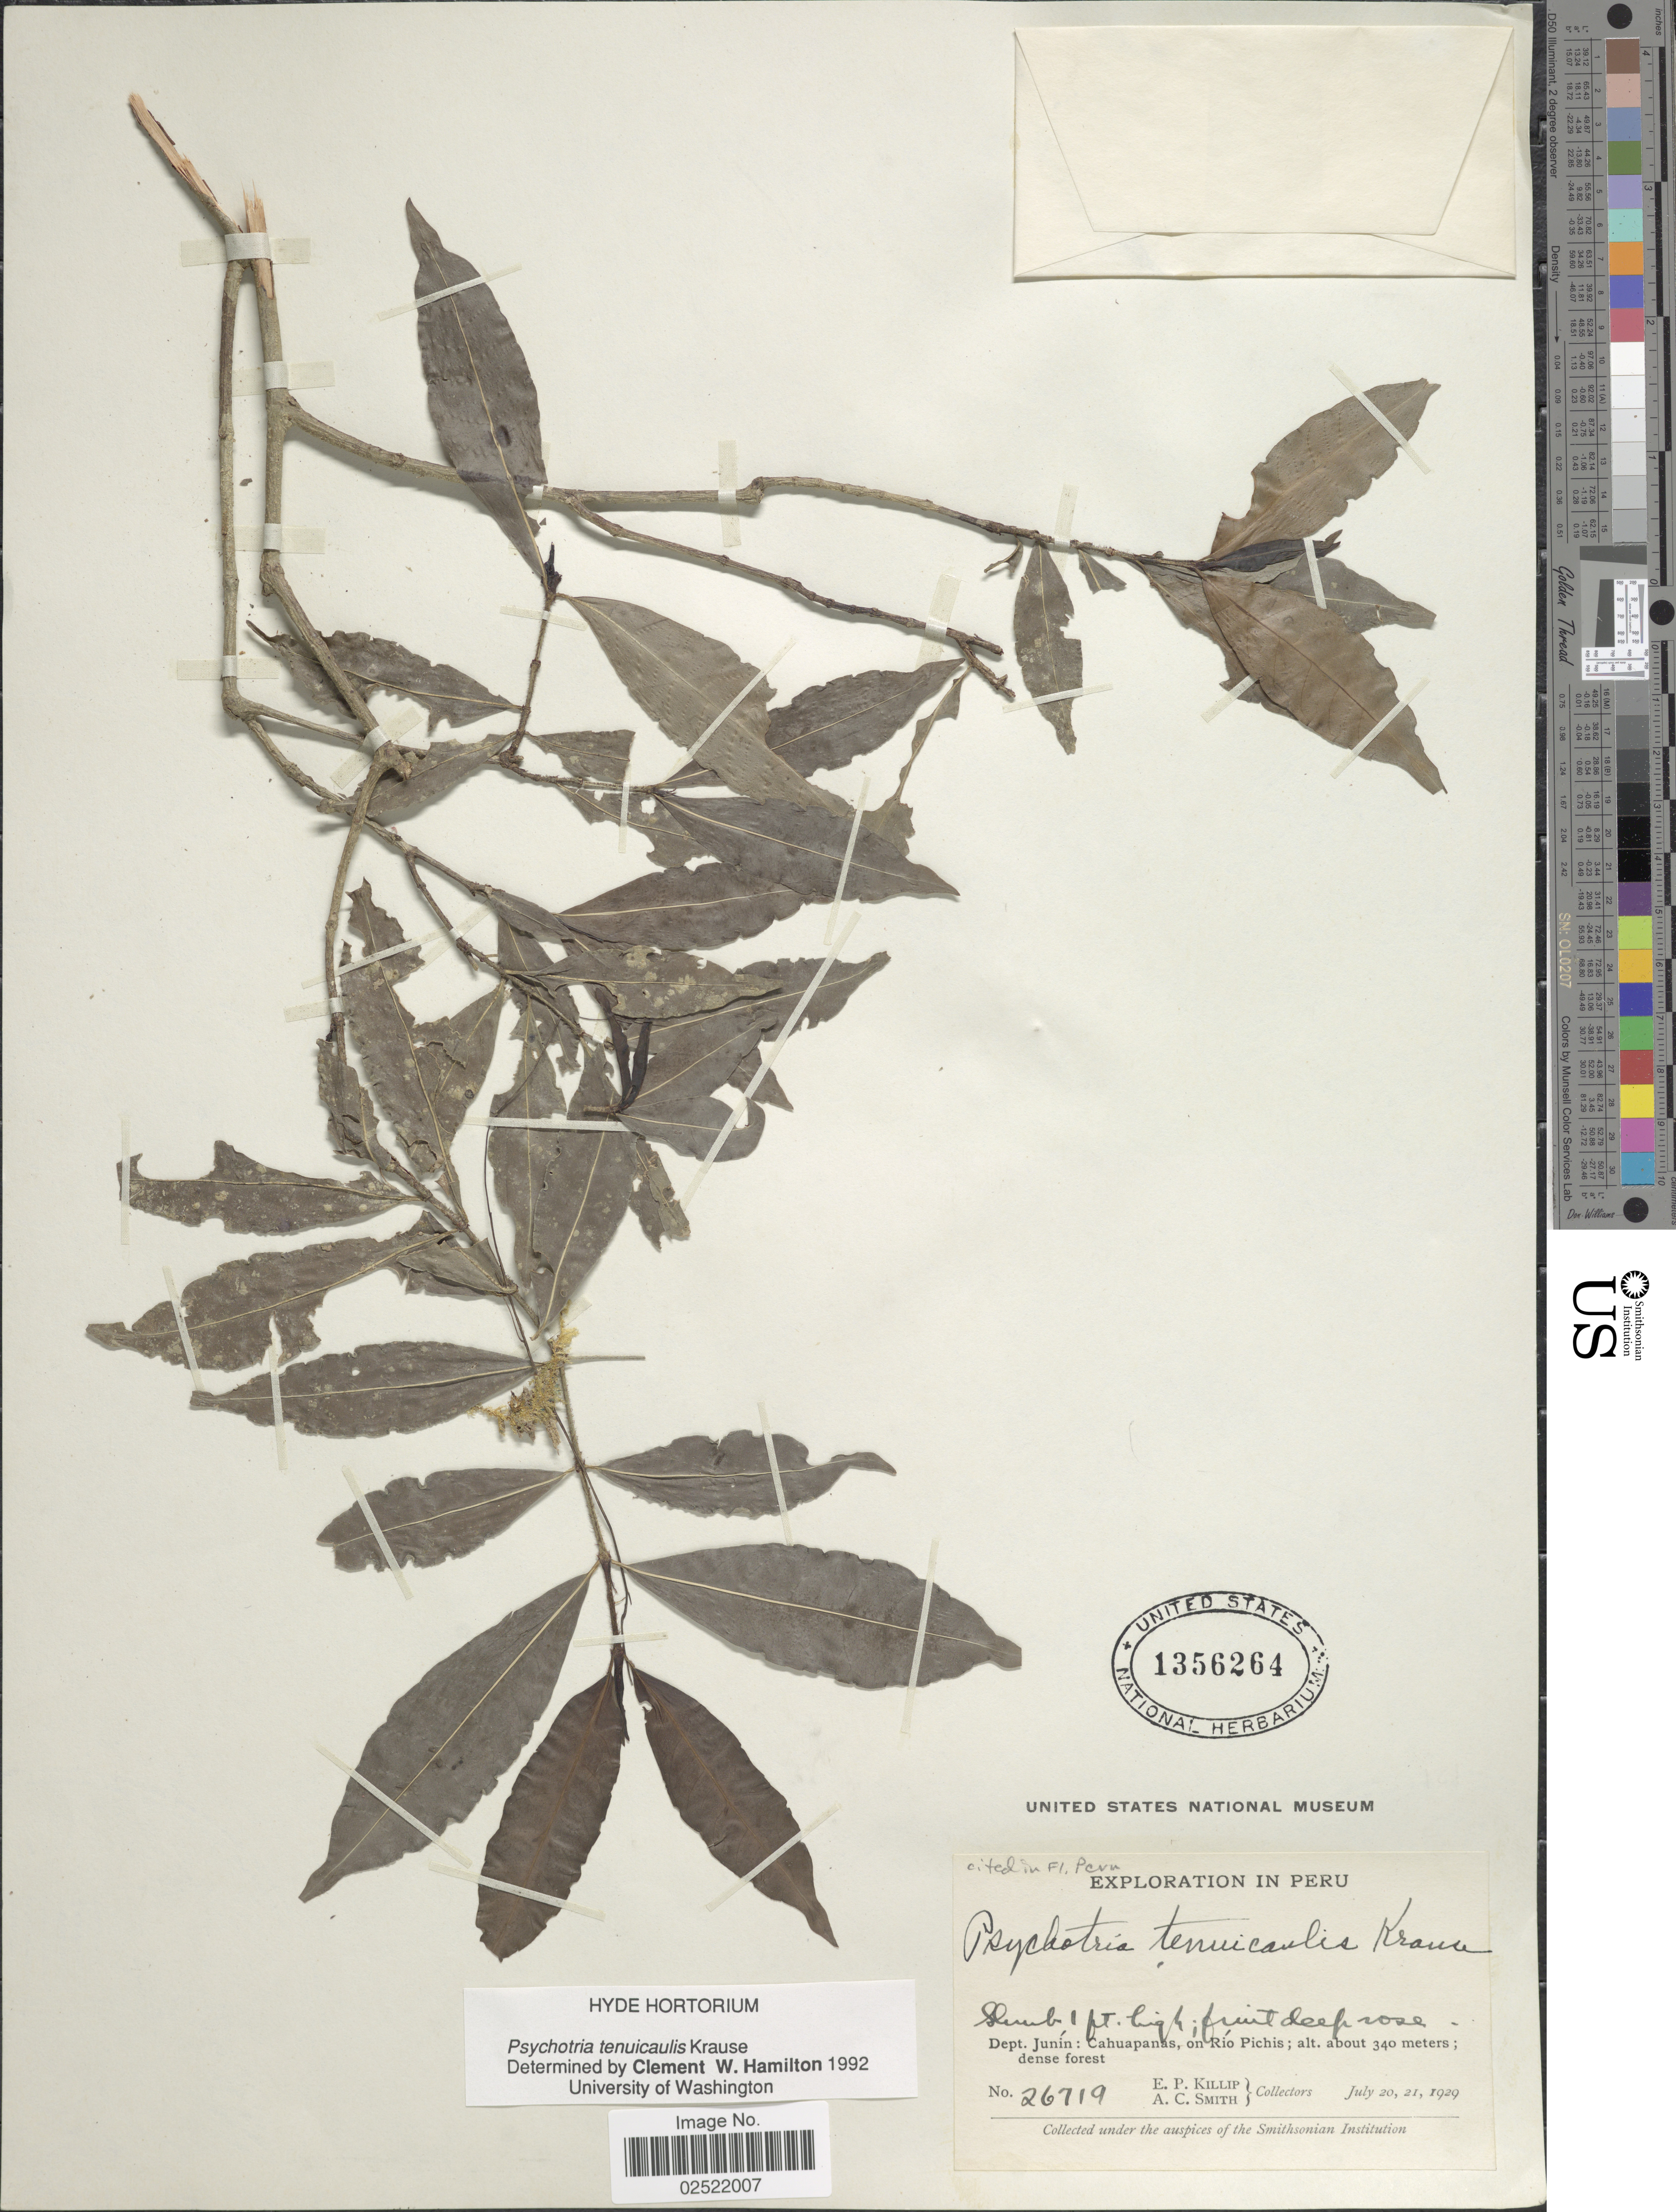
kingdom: Plantae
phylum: Tracheophyta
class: Magnoliopsida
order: Gentianales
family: Rubiaceae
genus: Psychotria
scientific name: Psychotria tenuicaulis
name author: K. Krause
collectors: E. P. Killip & A. C. Smith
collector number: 26719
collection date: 1929-07-20/1929-07-21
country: Peru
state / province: Junín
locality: Dept. Junin: Cahuapanas, on Rio Pichis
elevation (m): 340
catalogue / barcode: US 1356264